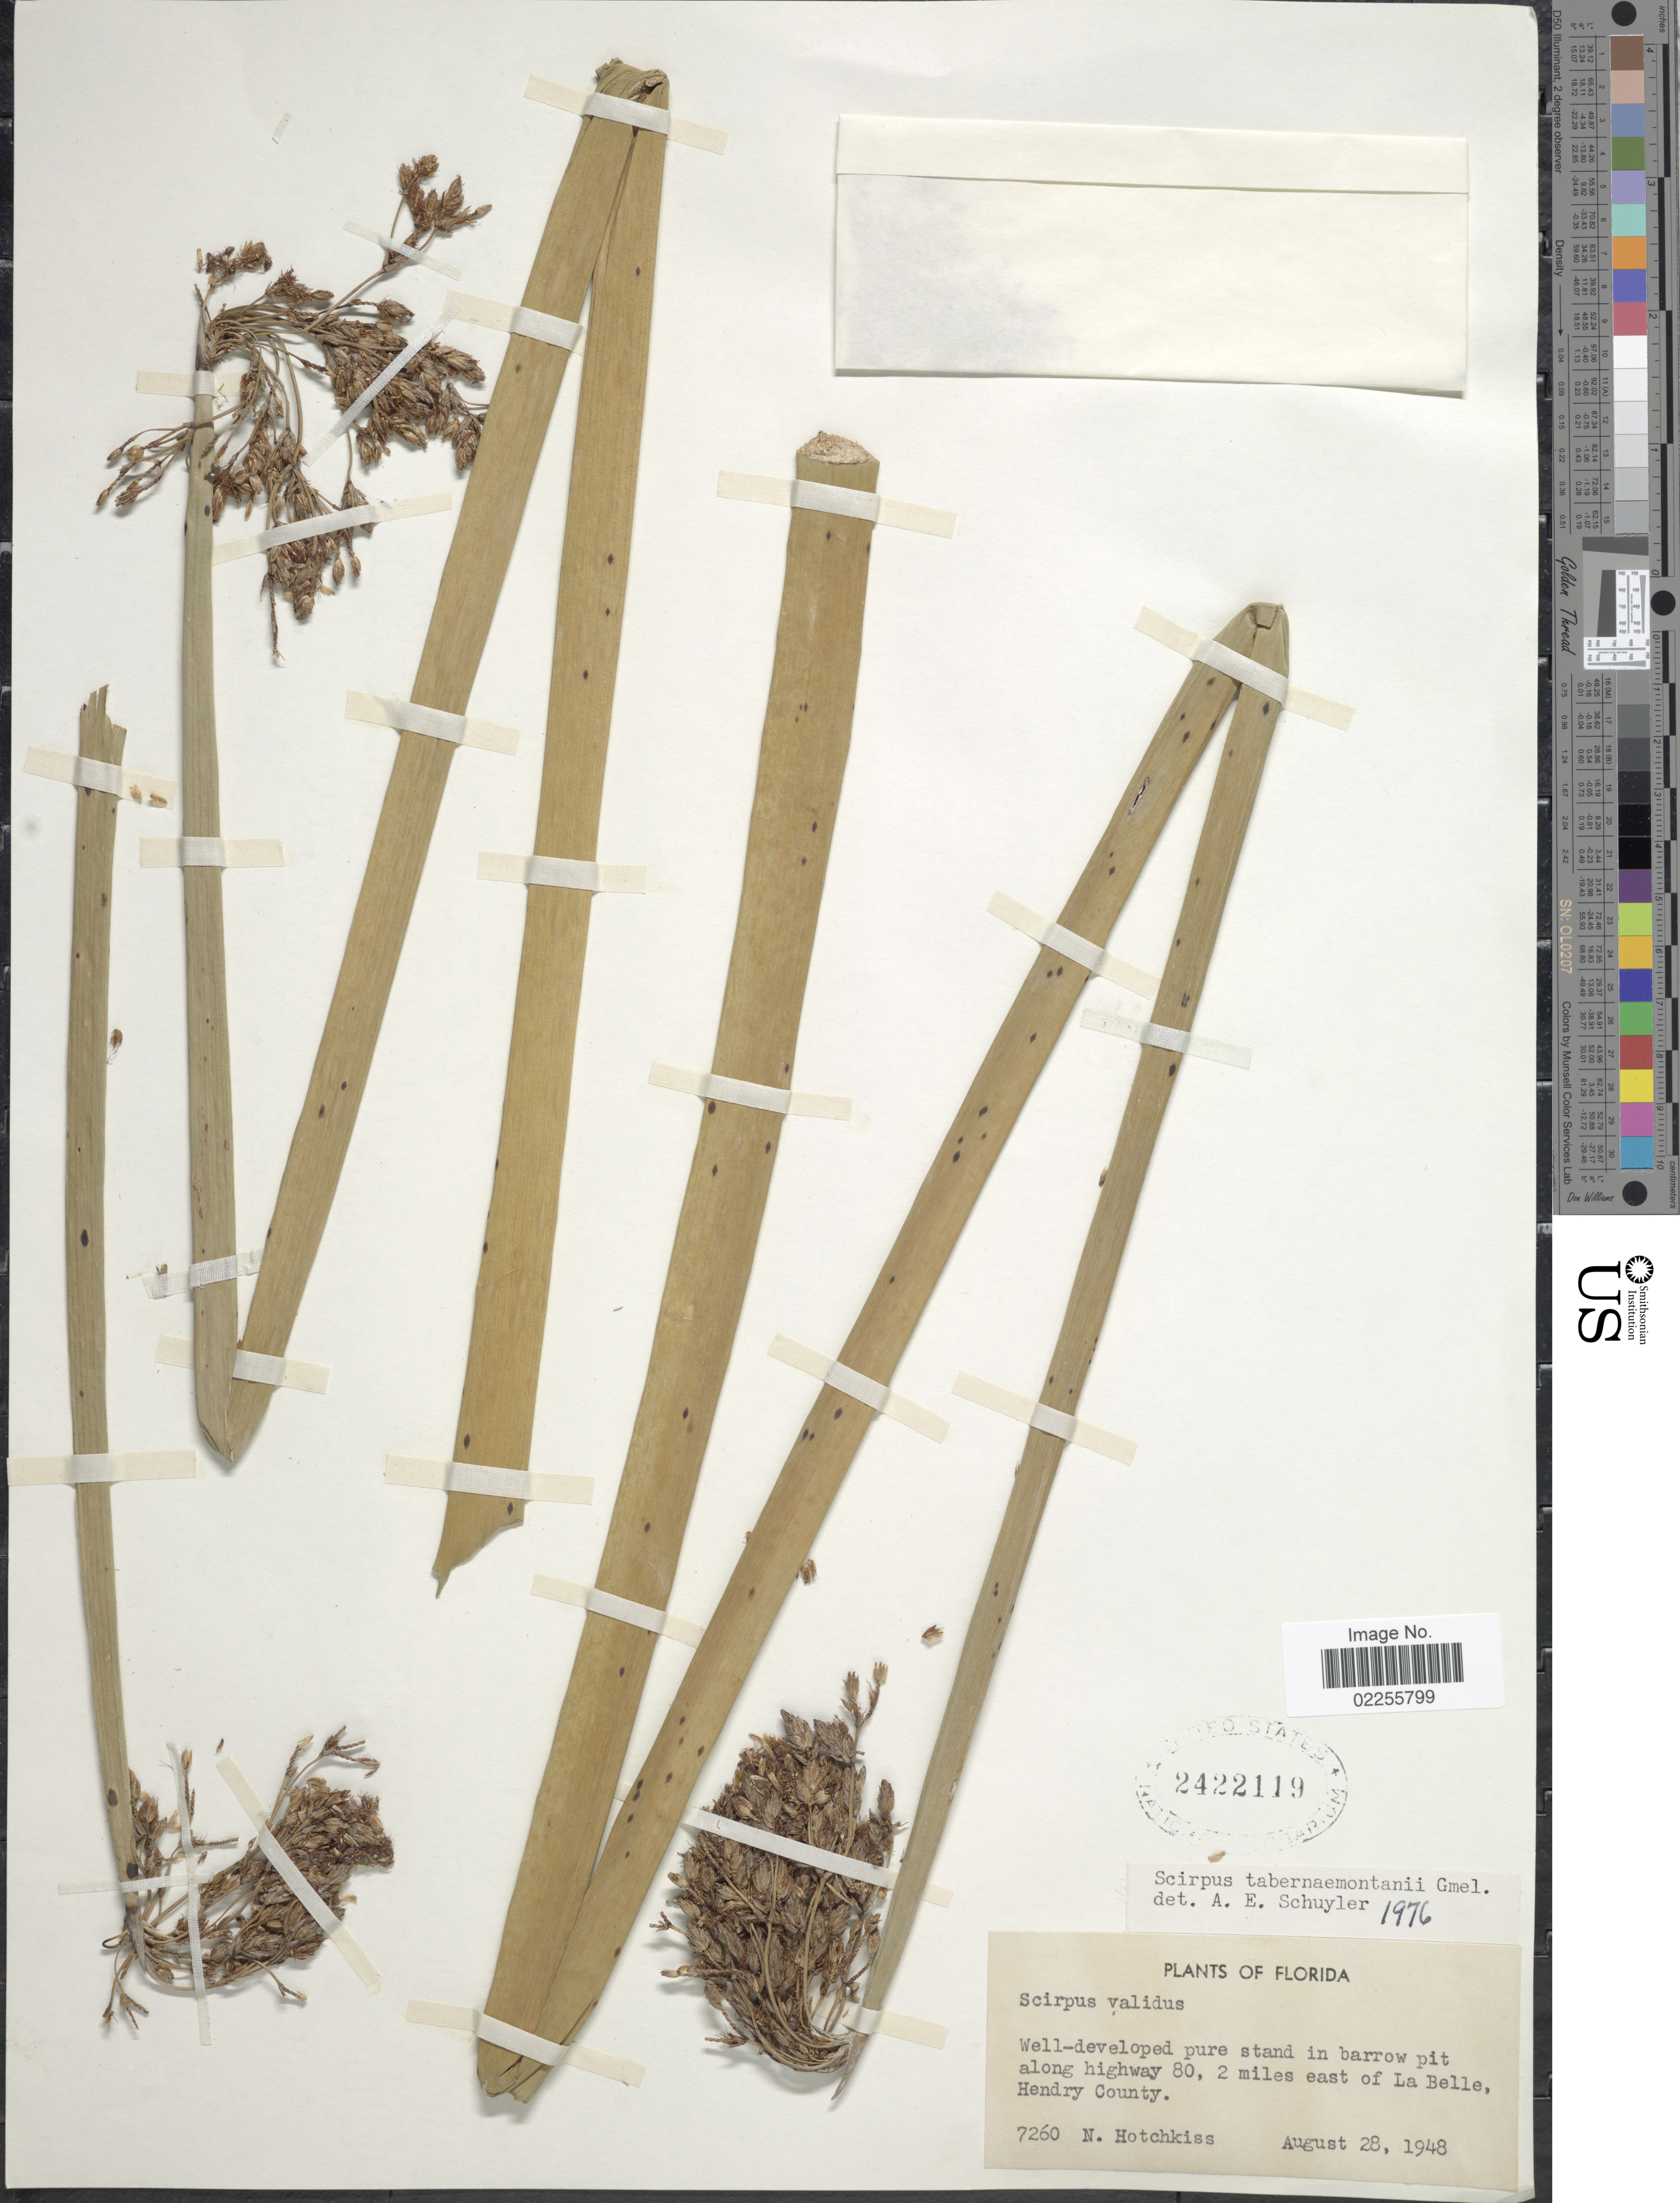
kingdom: Plantae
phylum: Tracheophyta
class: Liliopsida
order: Poales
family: Cyperaceae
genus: Schoenoplectus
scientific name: Schoenoplectus tabernaemontani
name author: (C.C. Gmel.) Palla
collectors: N. Hotchkiss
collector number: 7260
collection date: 1948-08-28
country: United States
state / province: Florida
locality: In barrow pit along highway 80, 2 miles east of La Belle, Hendry County.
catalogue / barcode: US 2422119